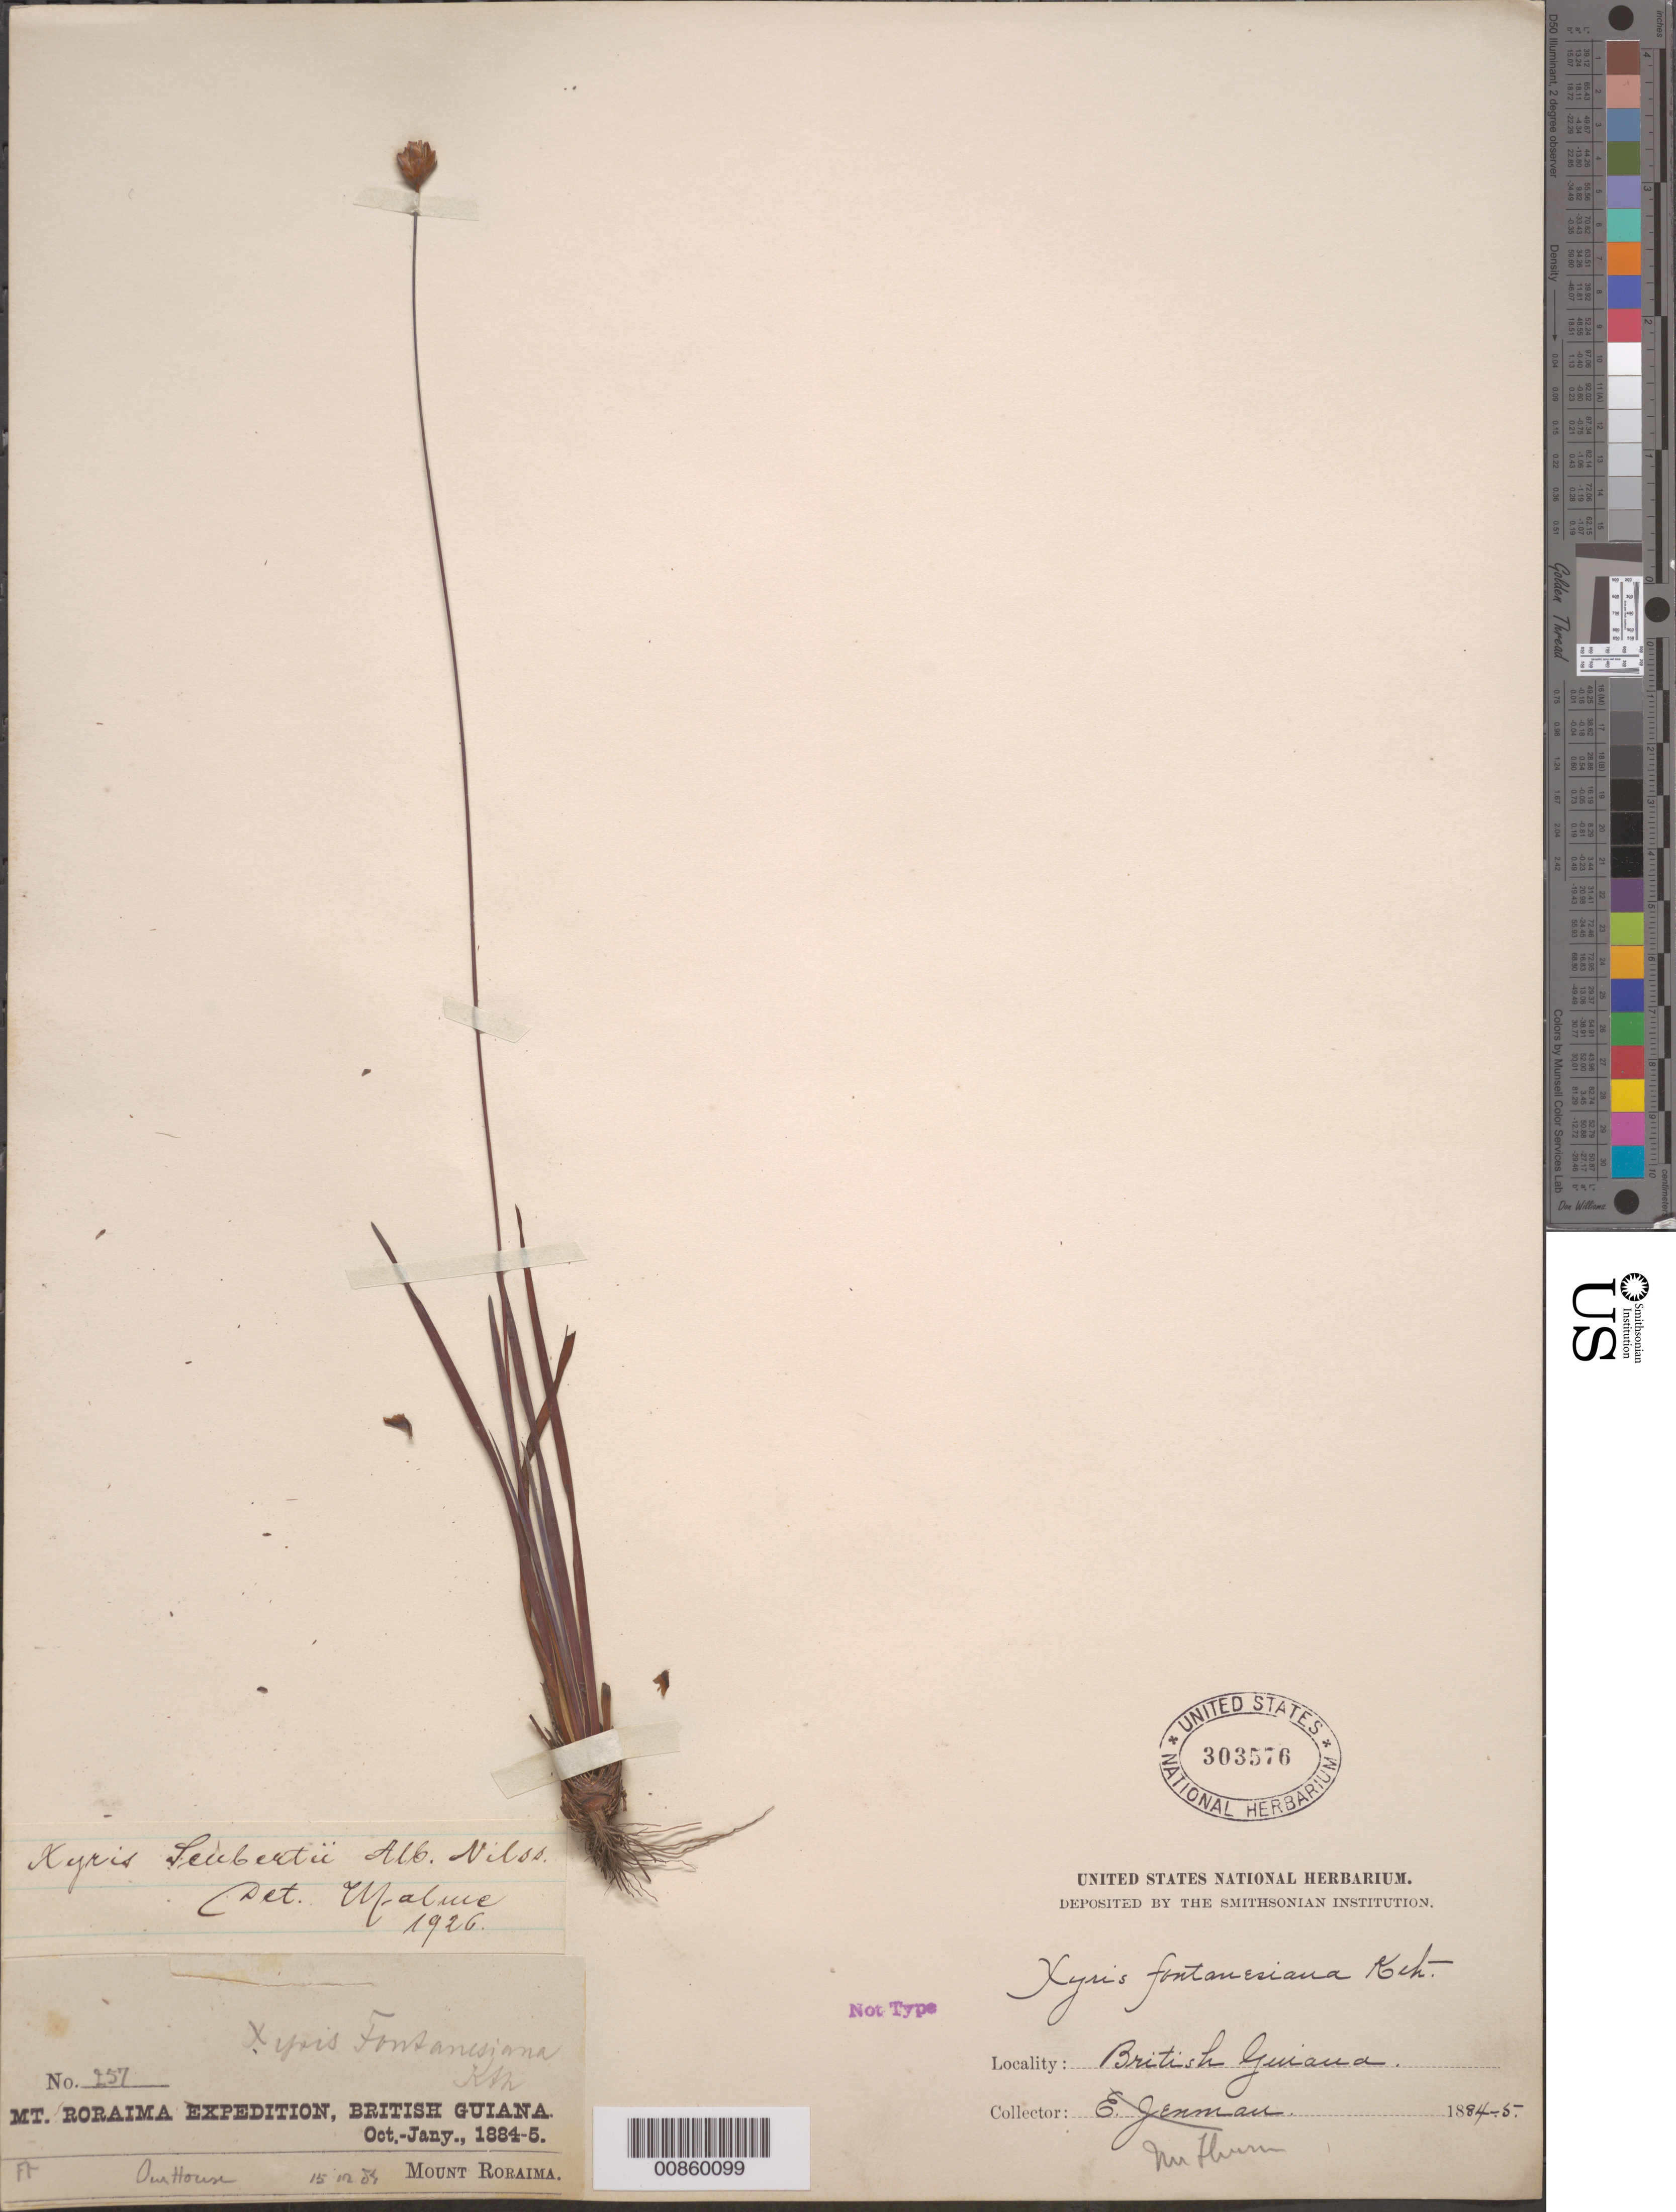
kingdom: Plantae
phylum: Tracheophyta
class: Liliopsida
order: Poales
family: Xyridaceae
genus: Xyris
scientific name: Xyris seubertii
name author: L.A. Nilsson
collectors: E. F. im Thurn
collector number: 257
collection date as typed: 15 December 1884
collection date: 1884-12-15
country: Guyana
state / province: Cuyuni-Mazaruni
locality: Mt. Roraima, "Our House"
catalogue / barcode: US 303576